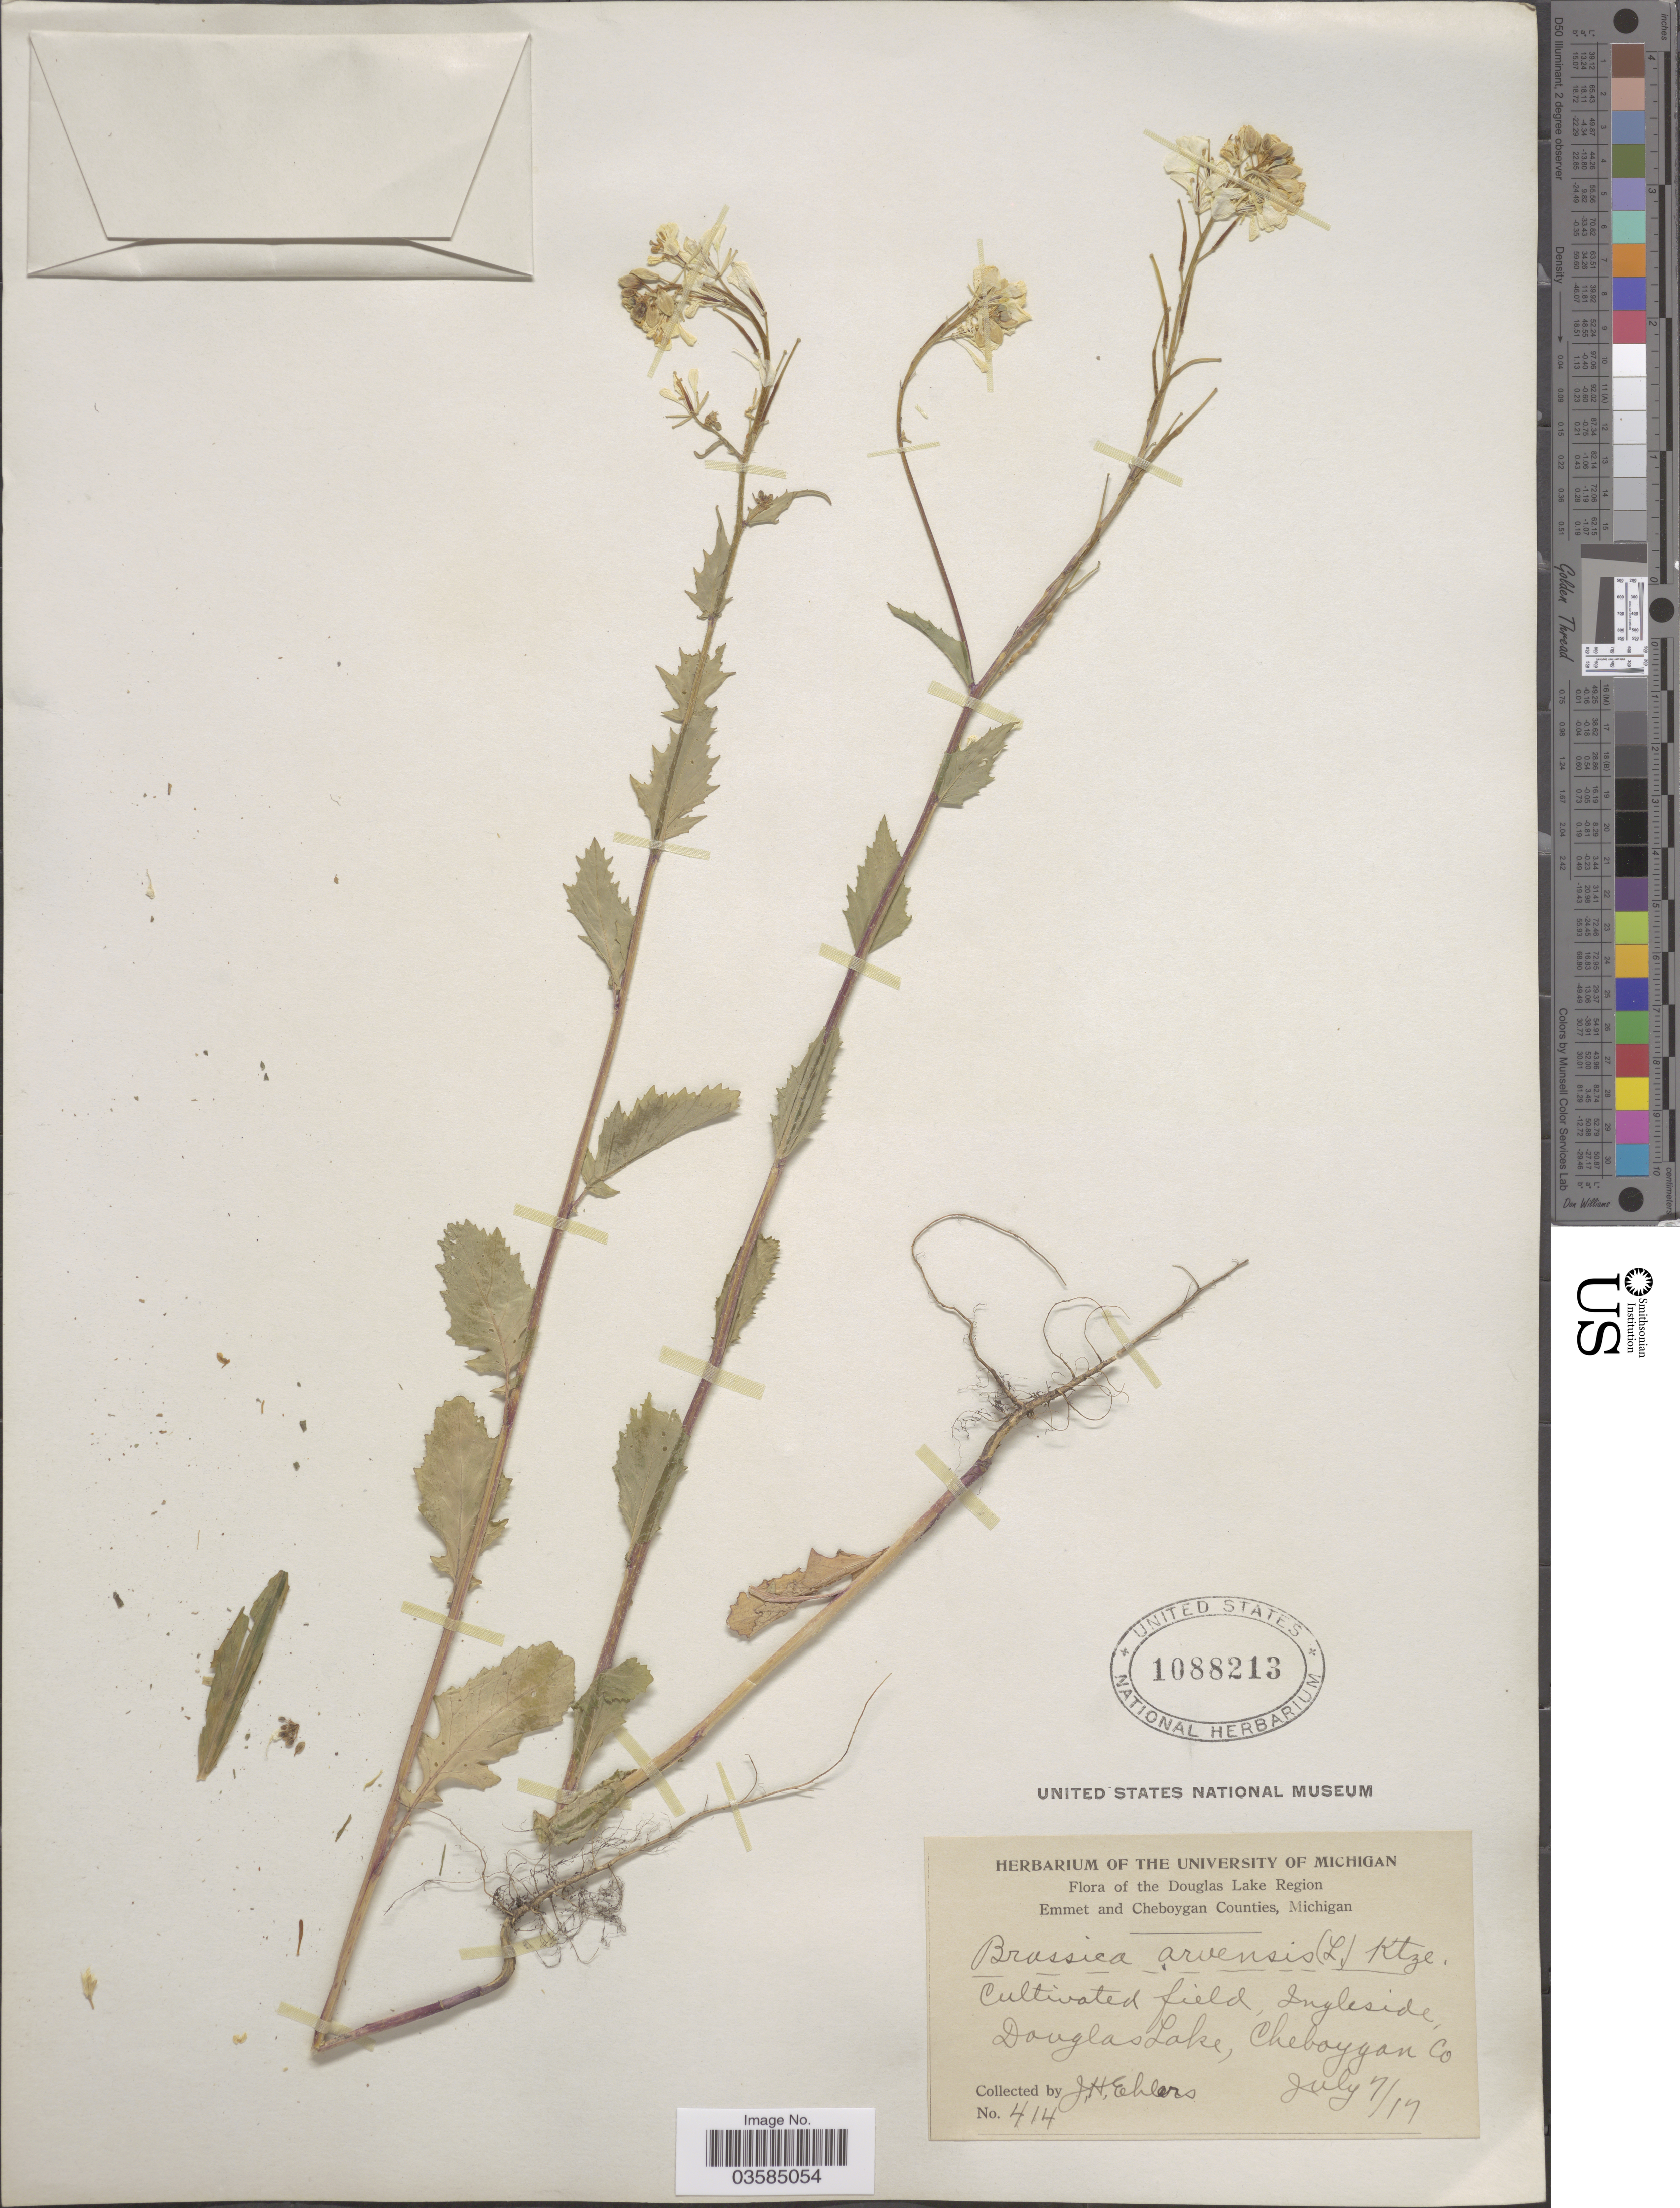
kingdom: Plantae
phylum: Tracheophyta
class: Magnoliopsida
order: Brassicales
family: Brassicaceae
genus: Brassica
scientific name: Brassica kaber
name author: (DC.) L.C. Wheeler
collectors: J. H. Ehlers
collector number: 414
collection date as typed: Transcribed d/m/y: 7/7/17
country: United States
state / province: Michigan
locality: The Douglas Lake Region. Cheboygan Counties. Ingleside, Douglas Lake, Cheboygan Co.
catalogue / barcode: US 1088213